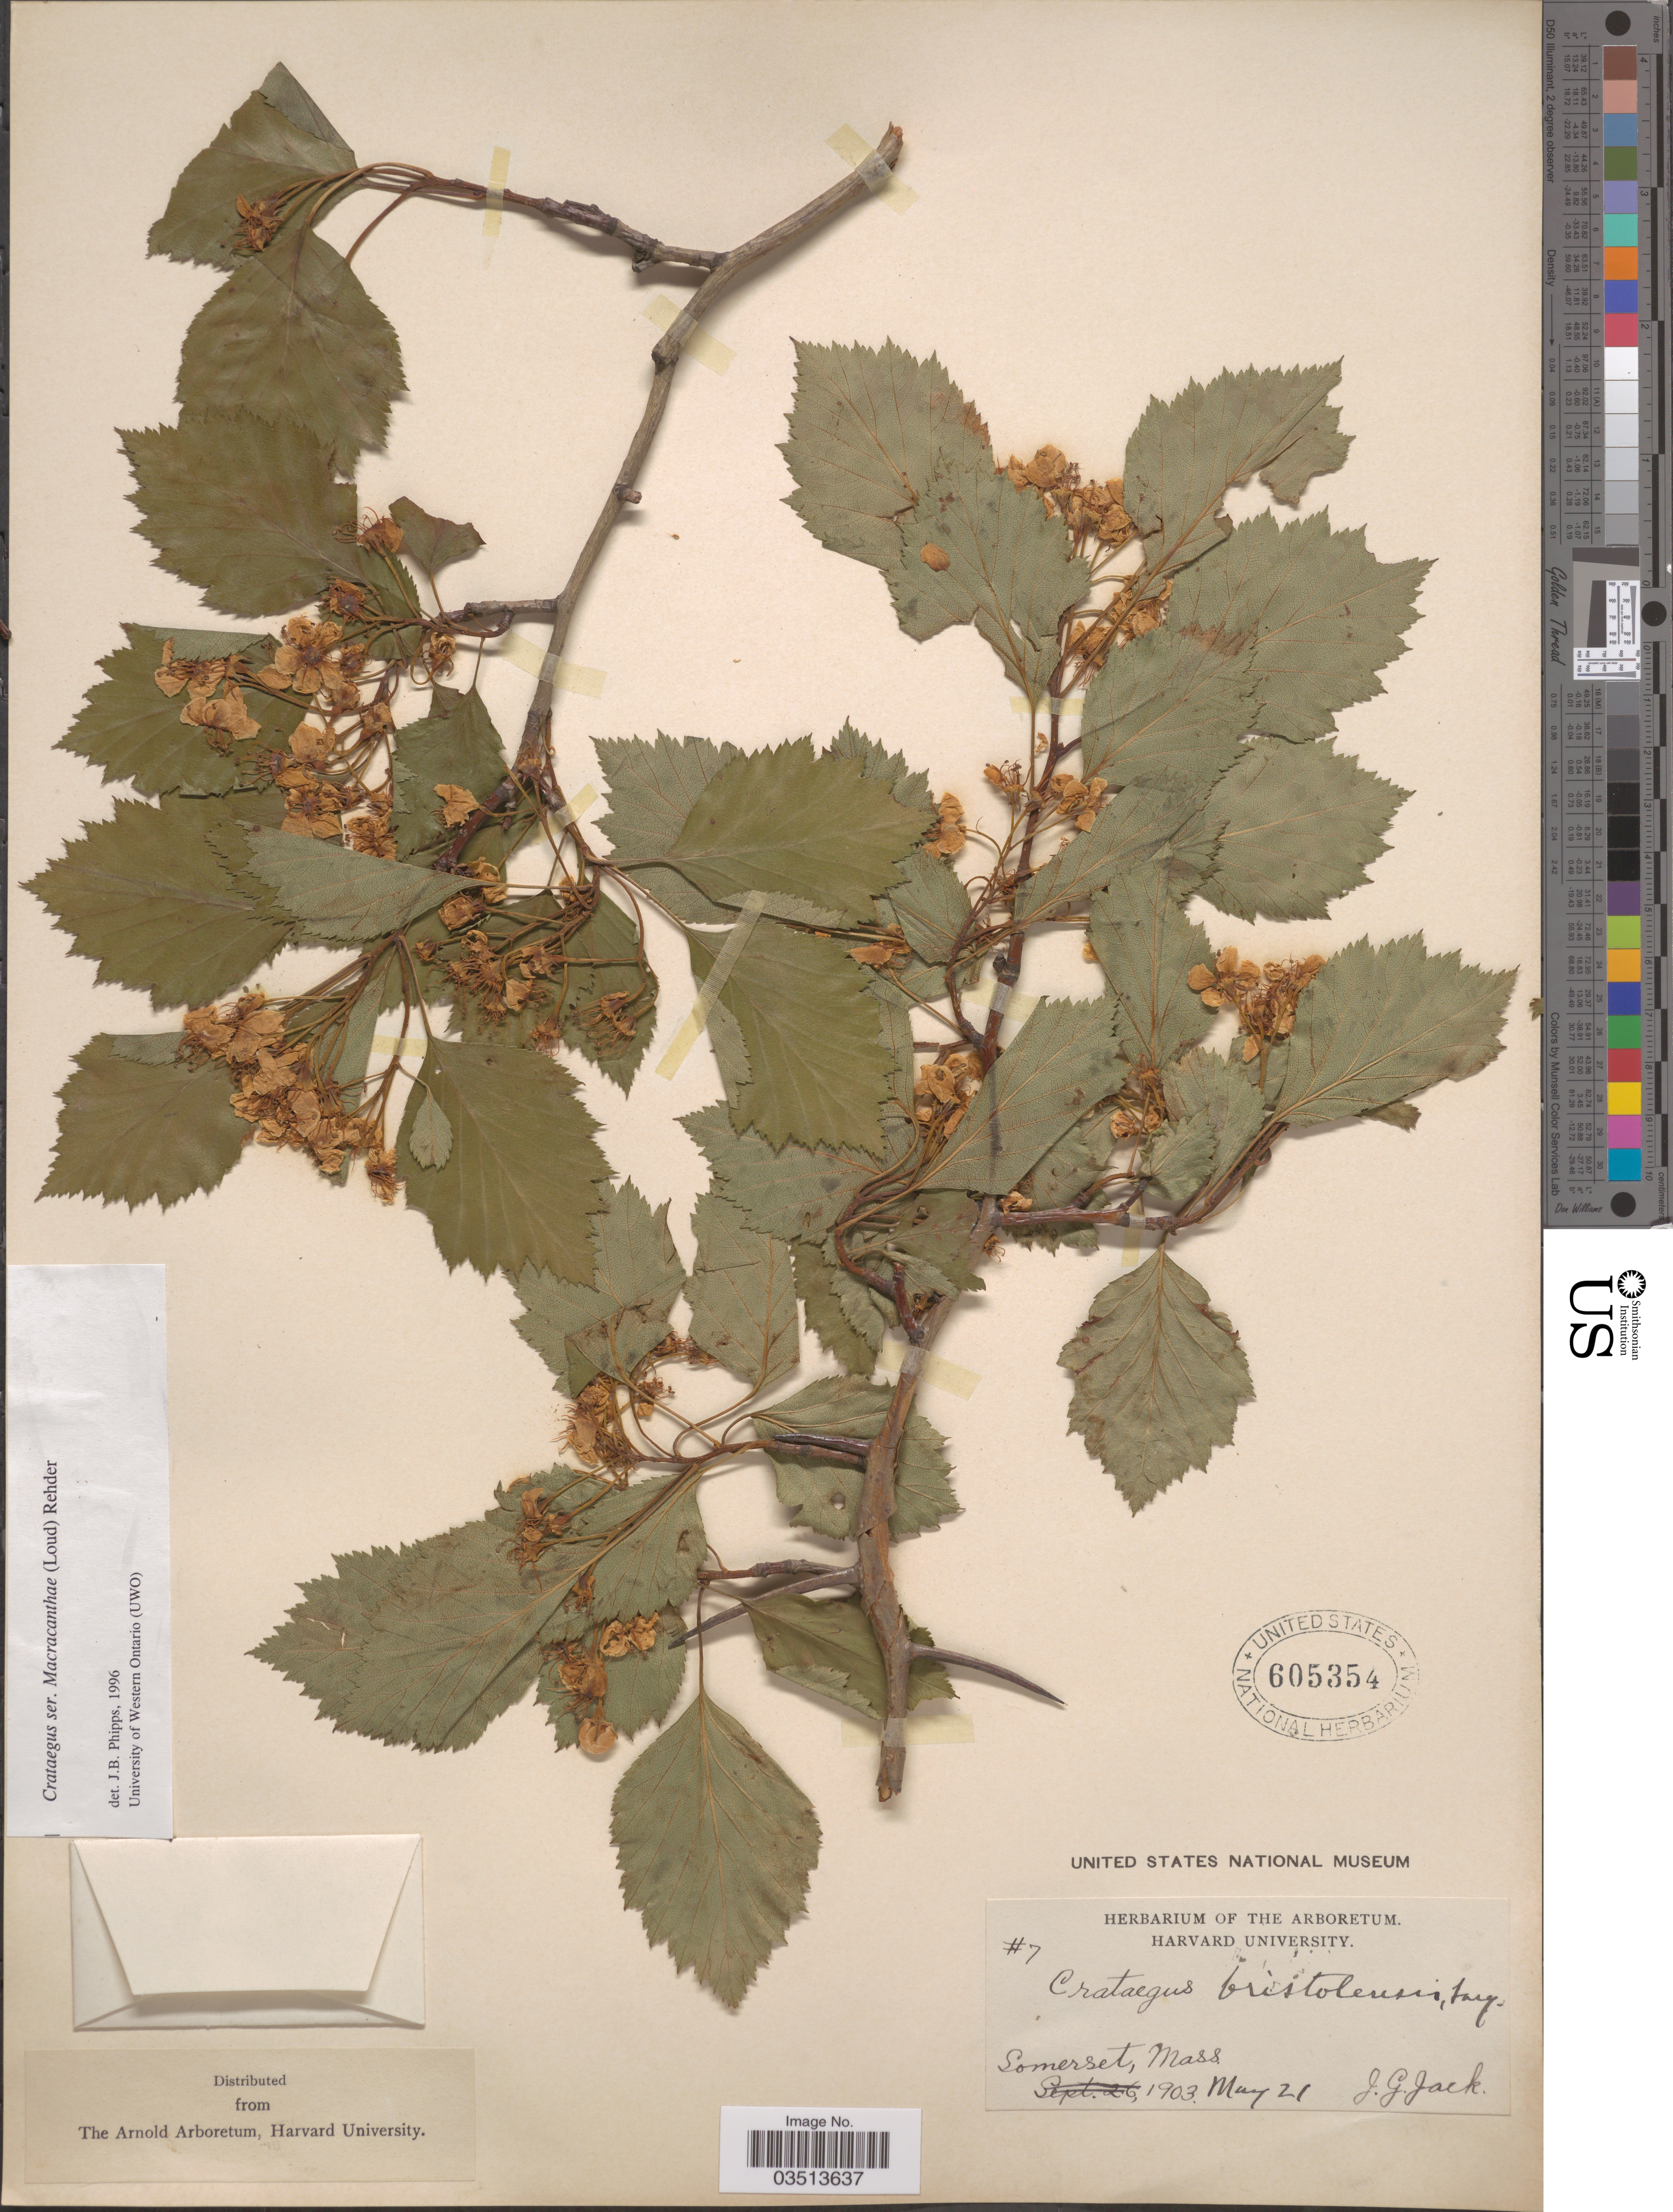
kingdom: Plantae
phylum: Tracheophyta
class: Magnoliopsida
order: Rosales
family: Rosaceae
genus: Crataegus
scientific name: Crataegus bristolensis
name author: Sarg.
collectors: J. G. Jack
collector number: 7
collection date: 1903-05-21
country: United States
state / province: Massachusetts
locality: Somerset.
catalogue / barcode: US 605354